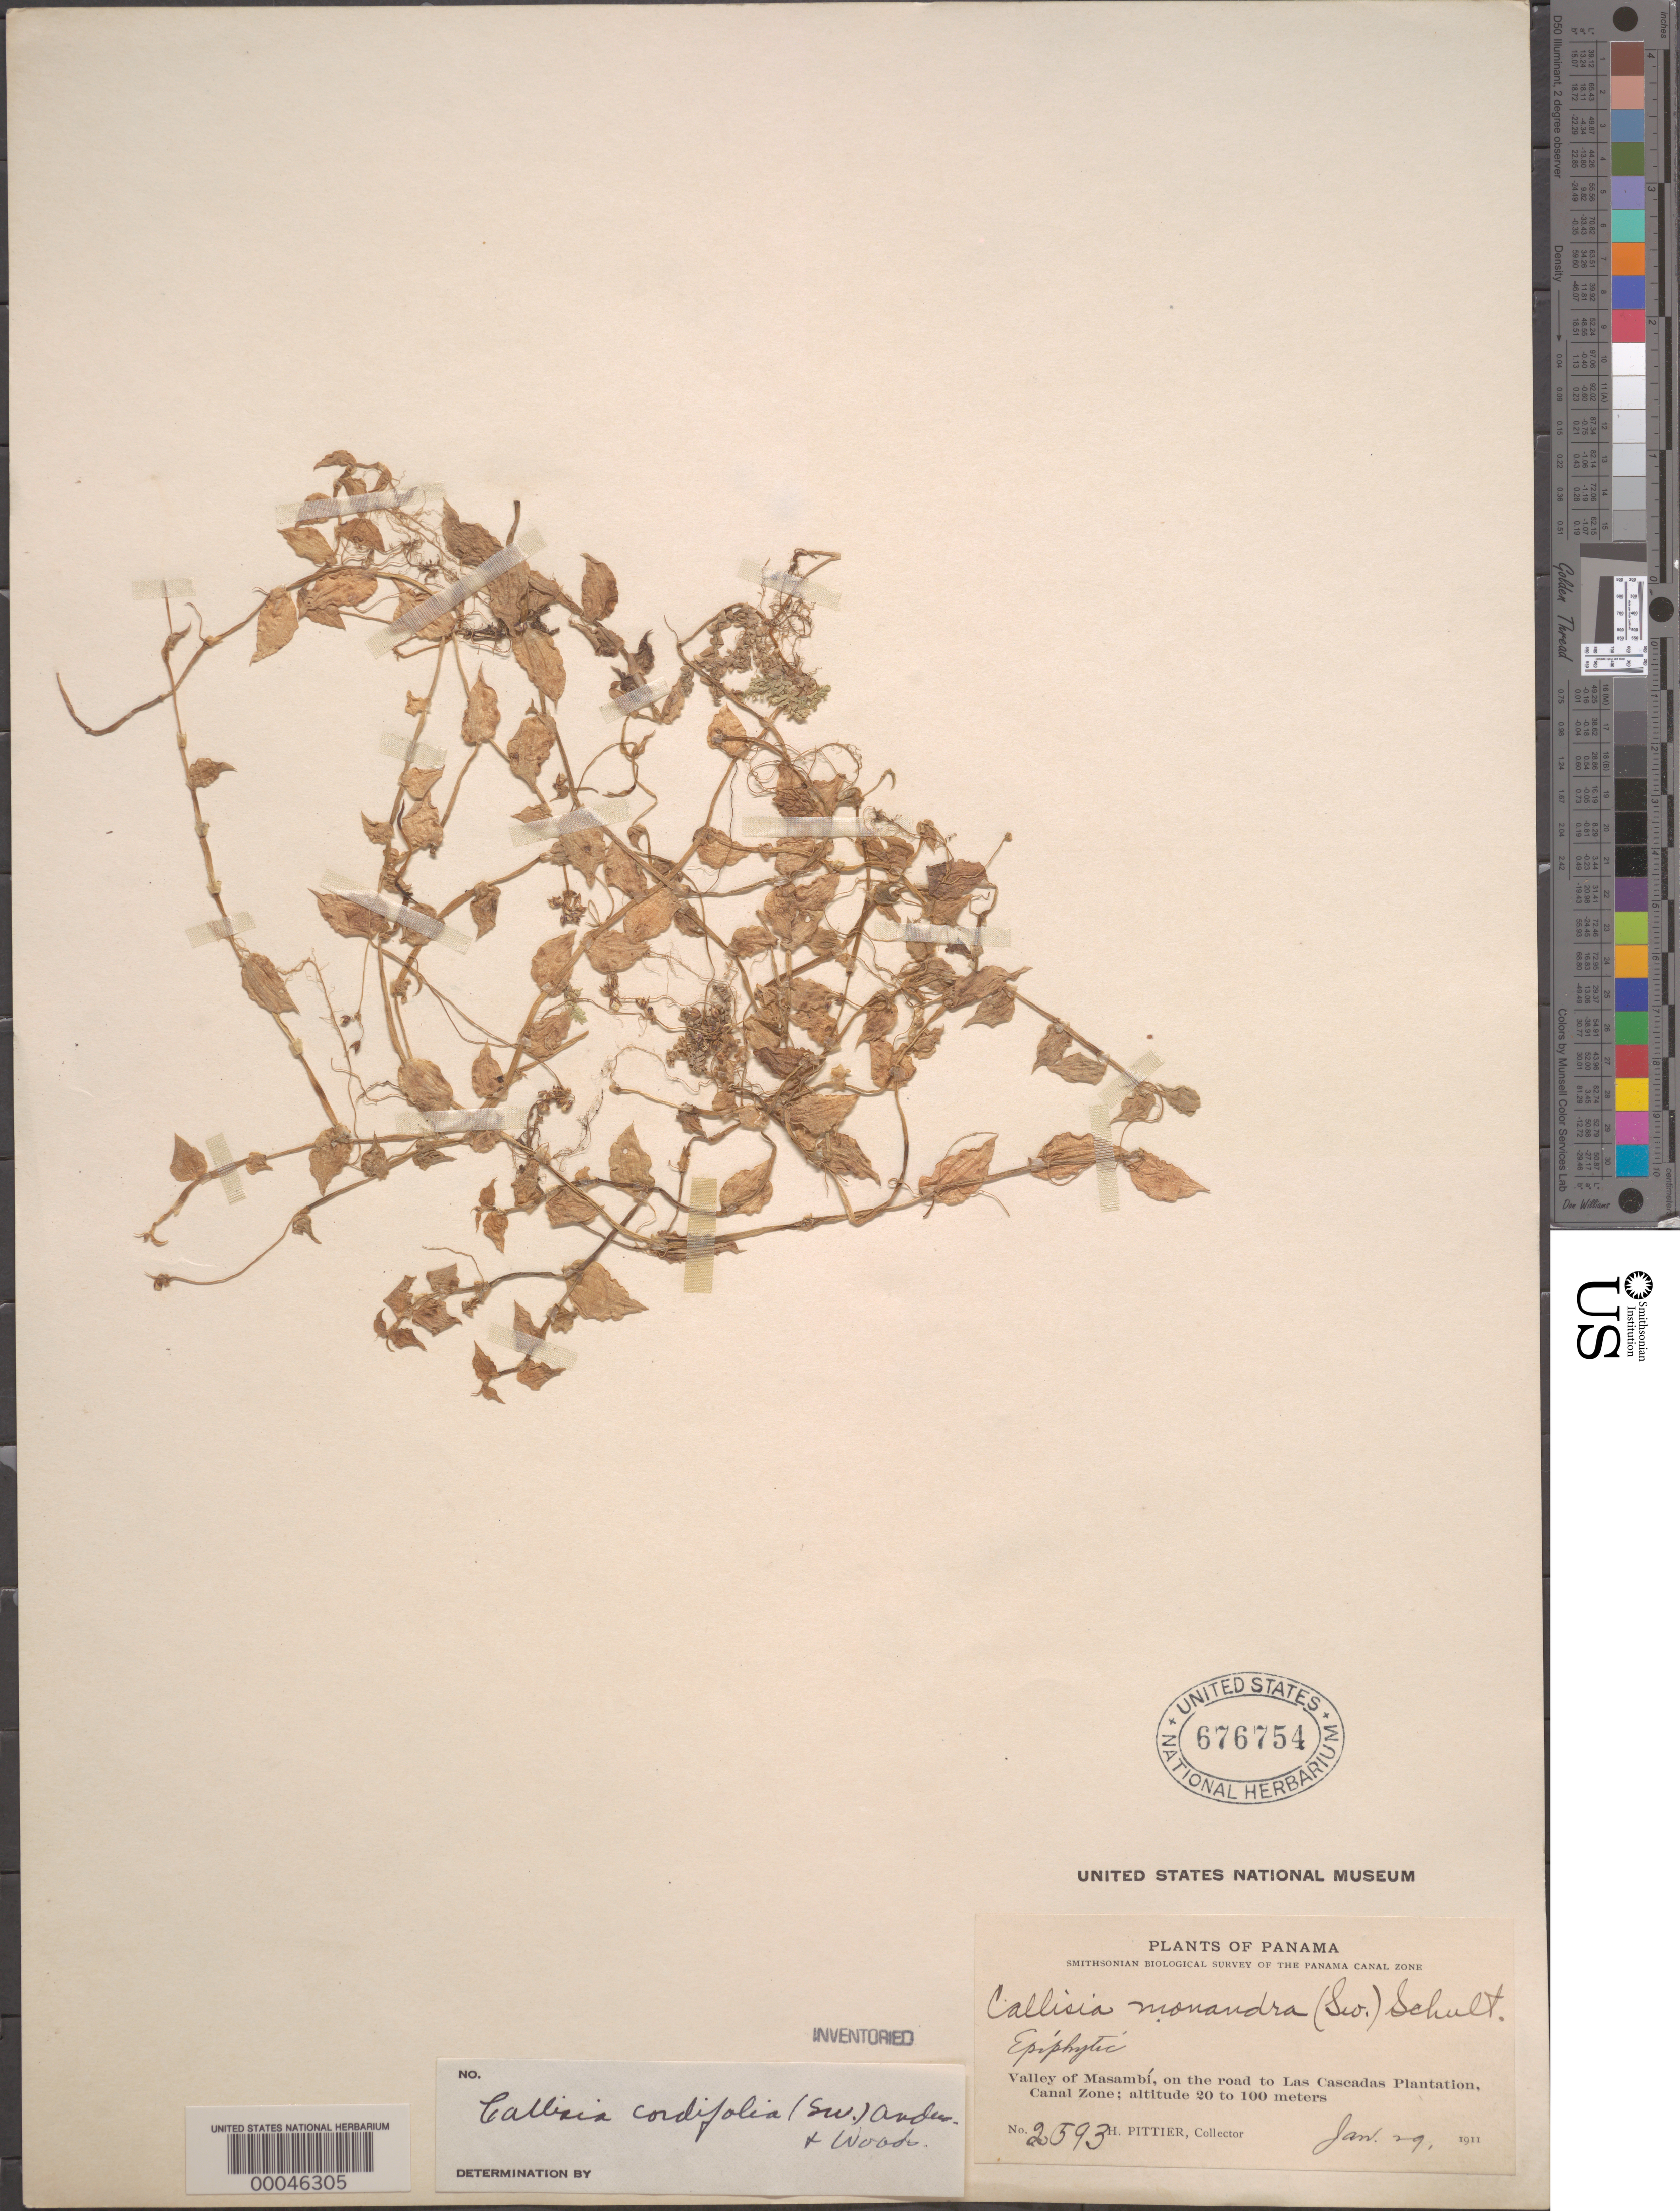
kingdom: Plantae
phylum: Tracheophyta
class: Liliopsida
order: Commelinales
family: Commelinaceae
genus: Callisia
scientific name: Callisia cordifolia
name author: (Sw.) E.S. Anderson & Woodson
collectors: H. F. Pittier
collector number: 2593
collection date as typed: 29 Jan 1911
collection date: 1911-01-29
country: Panama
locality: Valley of Masambi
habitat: Roadside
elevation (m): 20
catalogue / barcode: US 676754